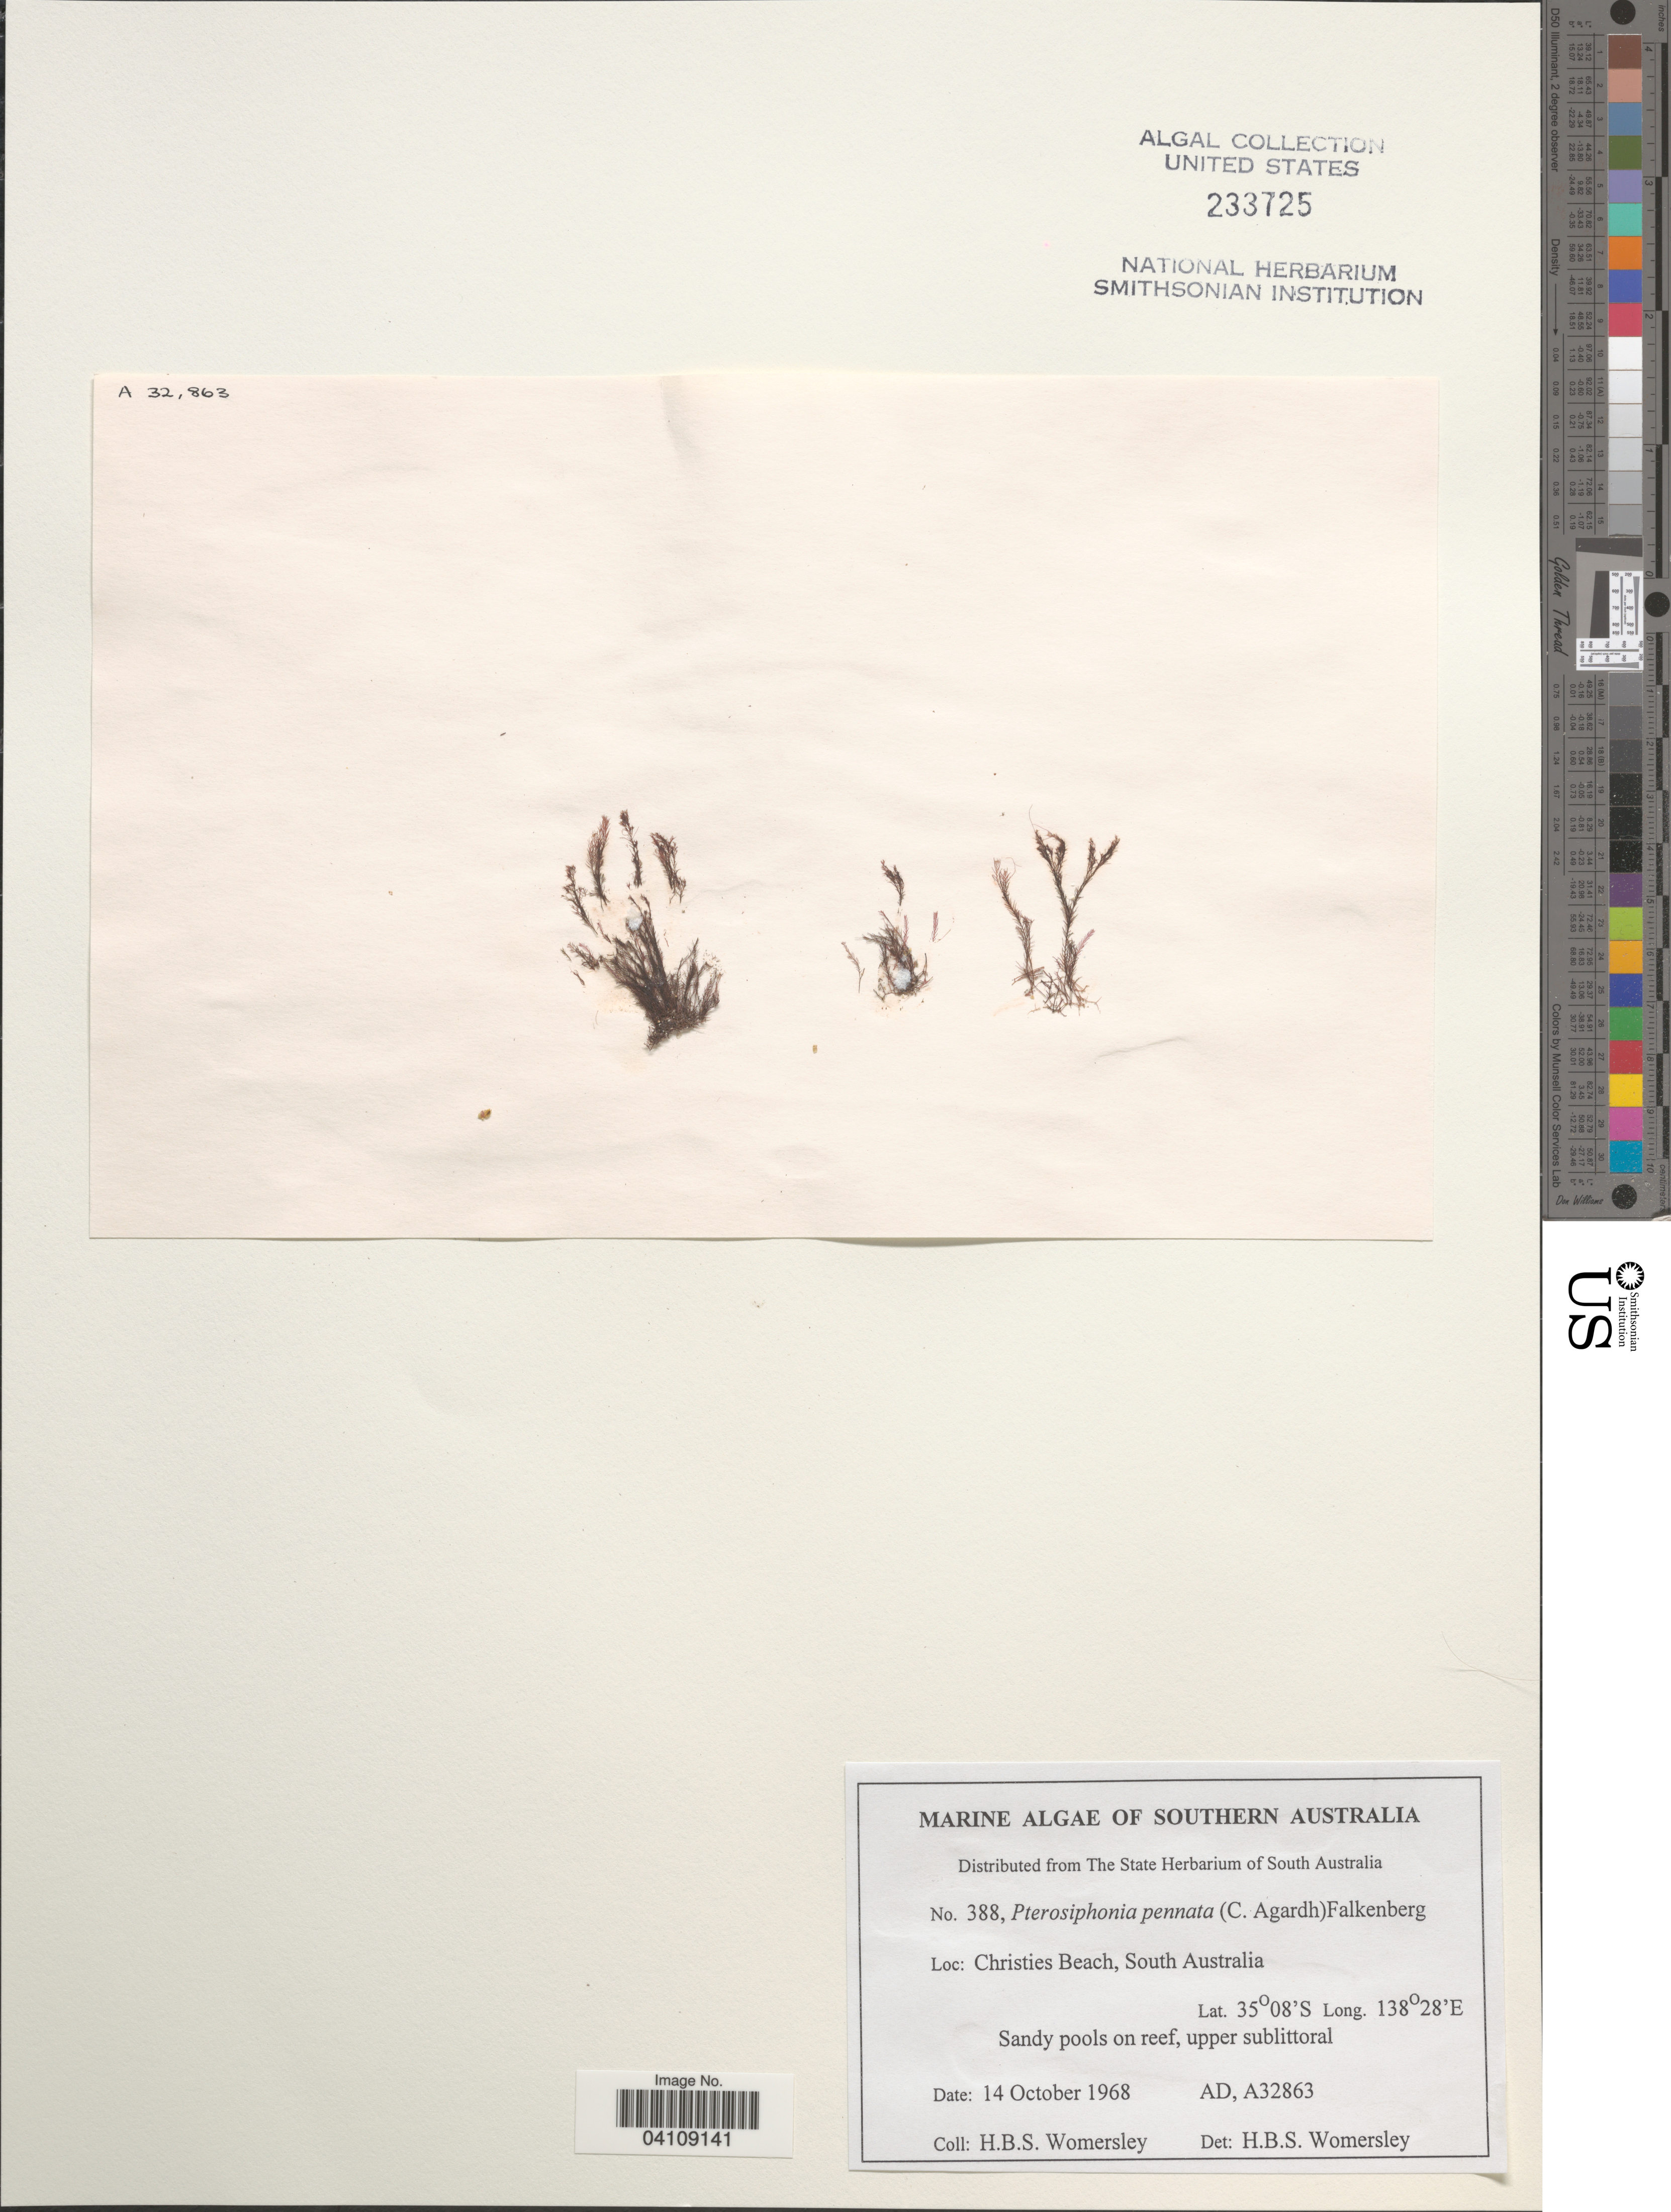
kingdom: Plantae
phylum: Rhodophyta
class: Florideophyceae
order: Ceramiales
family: Rhodomelaceae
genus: Xiphosiphonia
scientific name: Xiphosiphonia pennata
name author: (C. Agardh) Savoie & G.W. Saunders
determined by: Algae name updating Project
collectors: H. B. S. Womersley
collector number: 388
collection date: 1968-10-14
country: Australia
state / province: South Australia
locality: Southern Australia. Christies Beach.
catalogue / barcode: US 233725